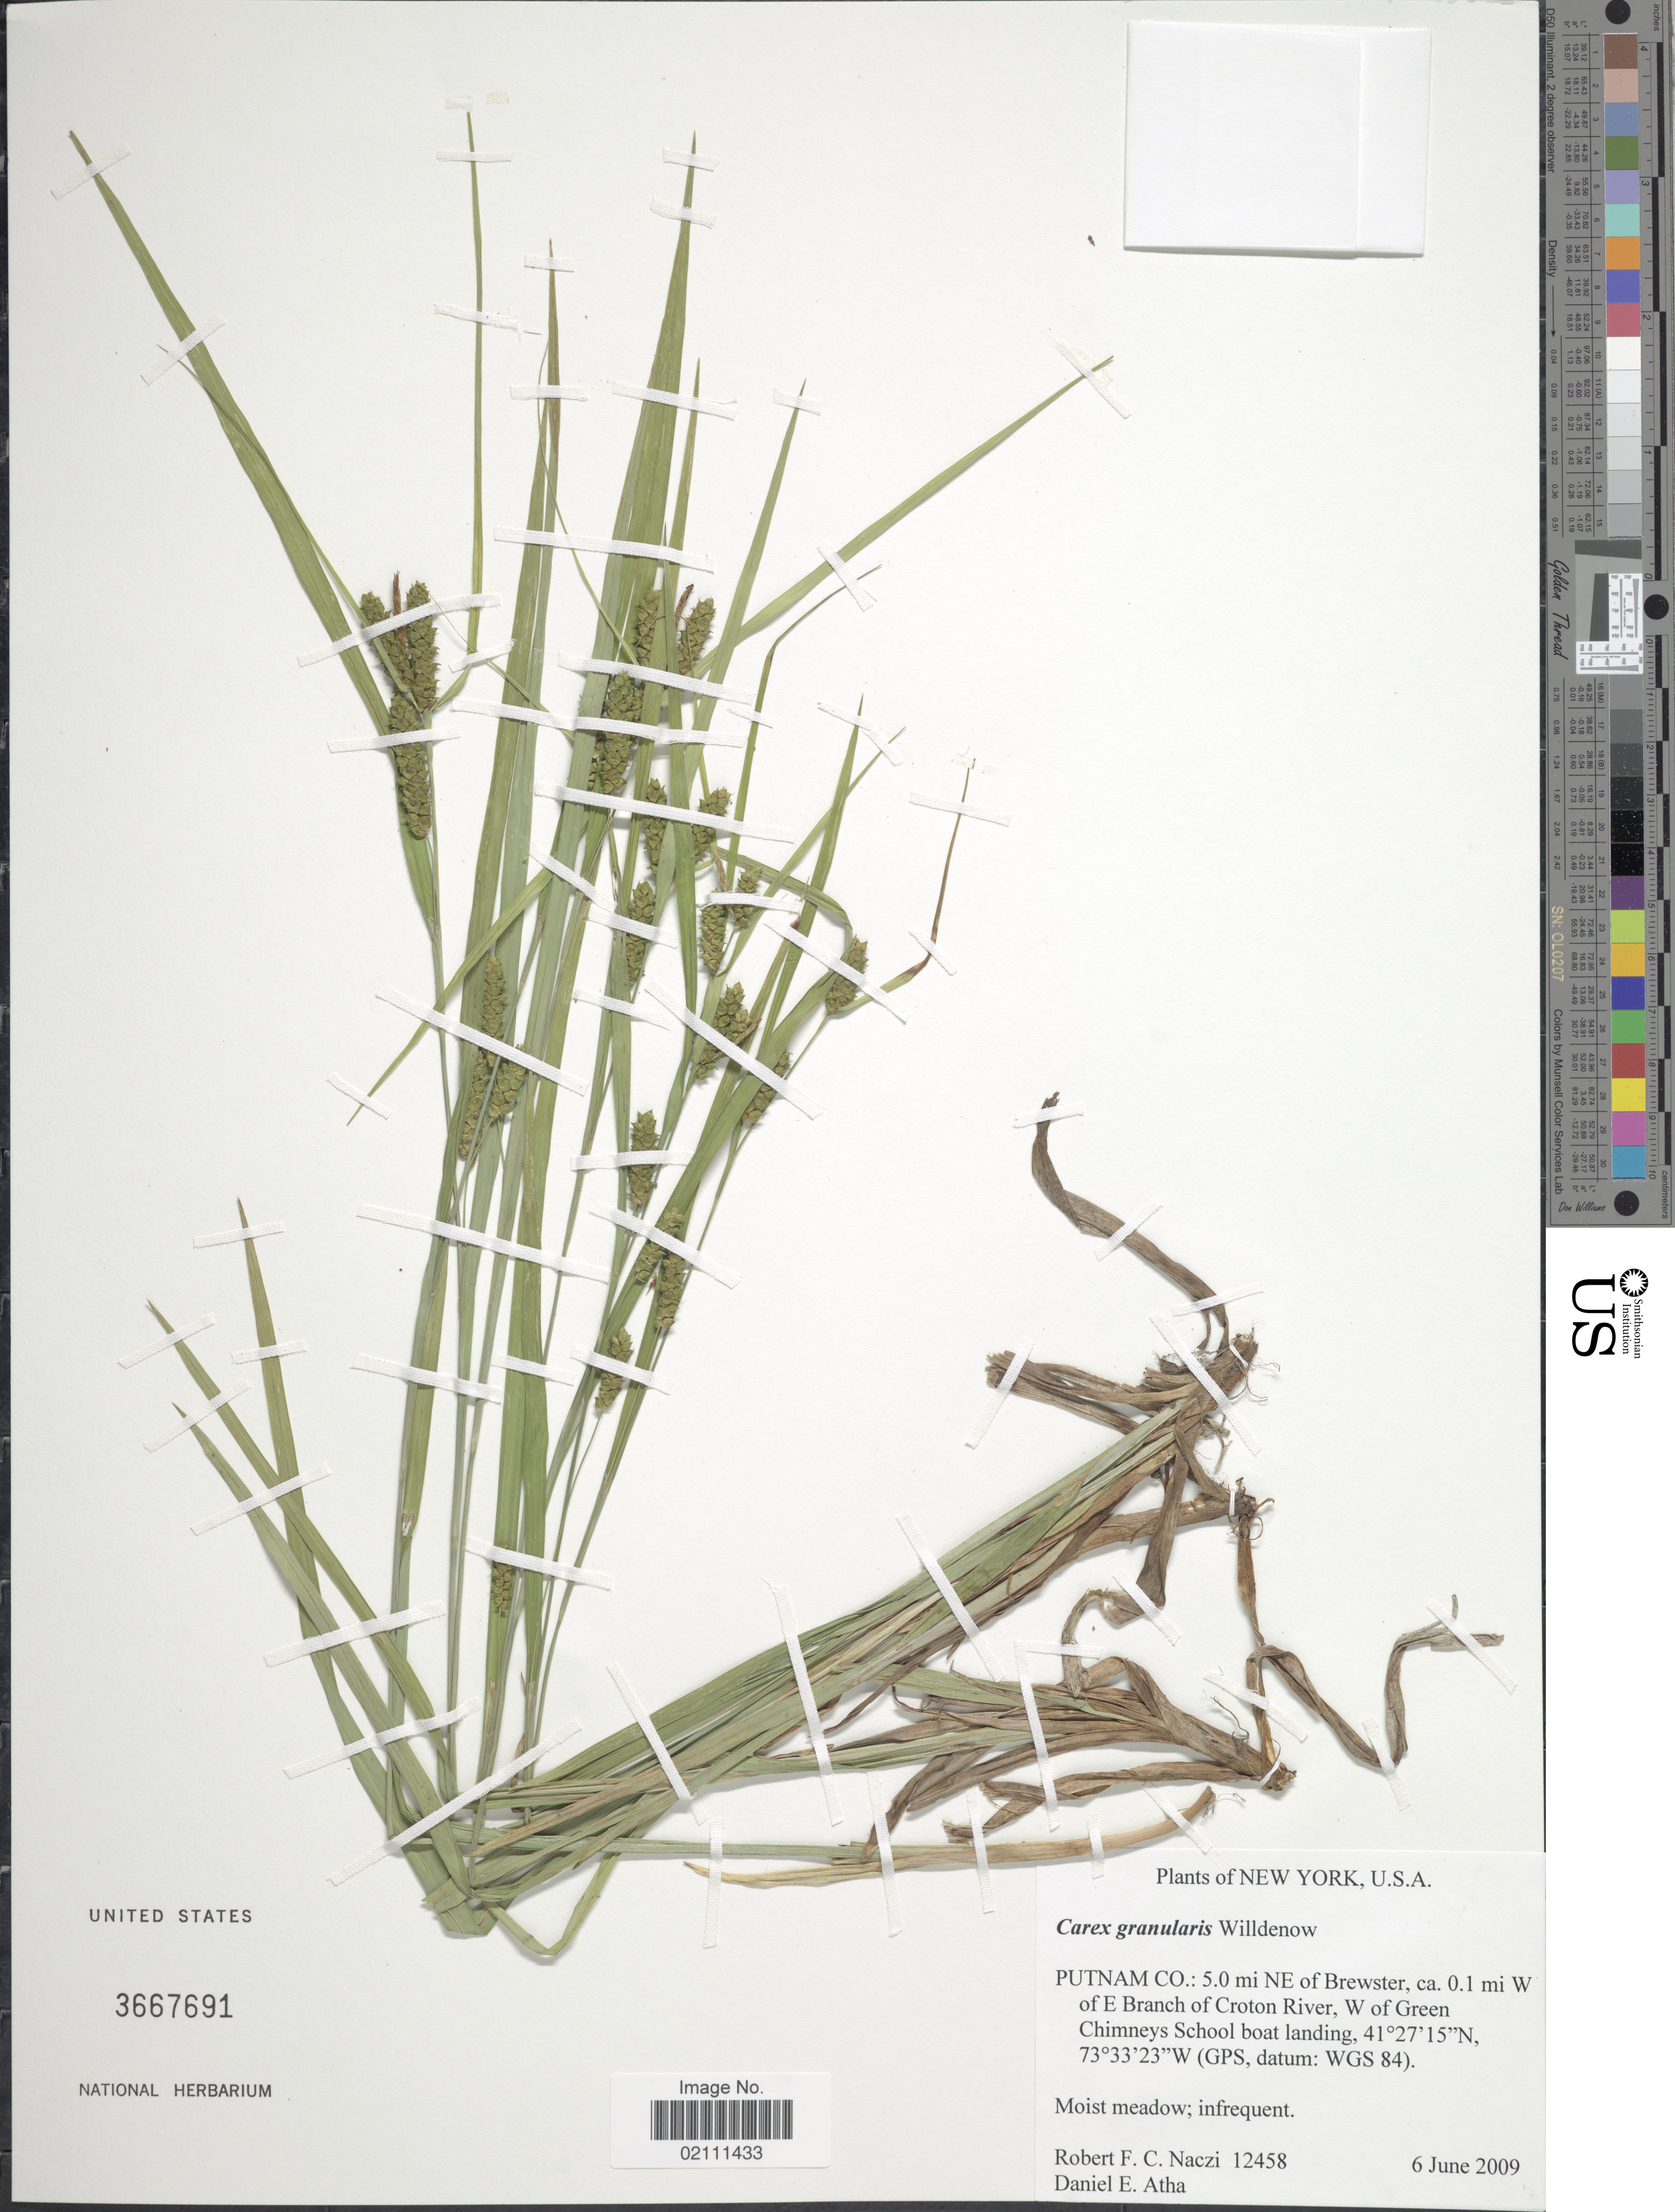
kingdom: Plantae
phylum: Tracheophyta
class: Liliopsida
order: Poales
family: Cyperaceae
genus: Carex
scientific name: Carex granularis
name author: Muhl. ex Willd.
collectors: R. F. C. Naczi & D. Atha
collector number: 12458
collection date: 2009-06-06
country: United States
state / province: New York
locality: Putnam Co.: 5.2 mi NE of Brewster, ca. 0.1 mi W of E Branch of Croton River, W of Green Chimneys School boat landing, (GPS, datum: WGS 84).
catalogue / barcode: US 3667691